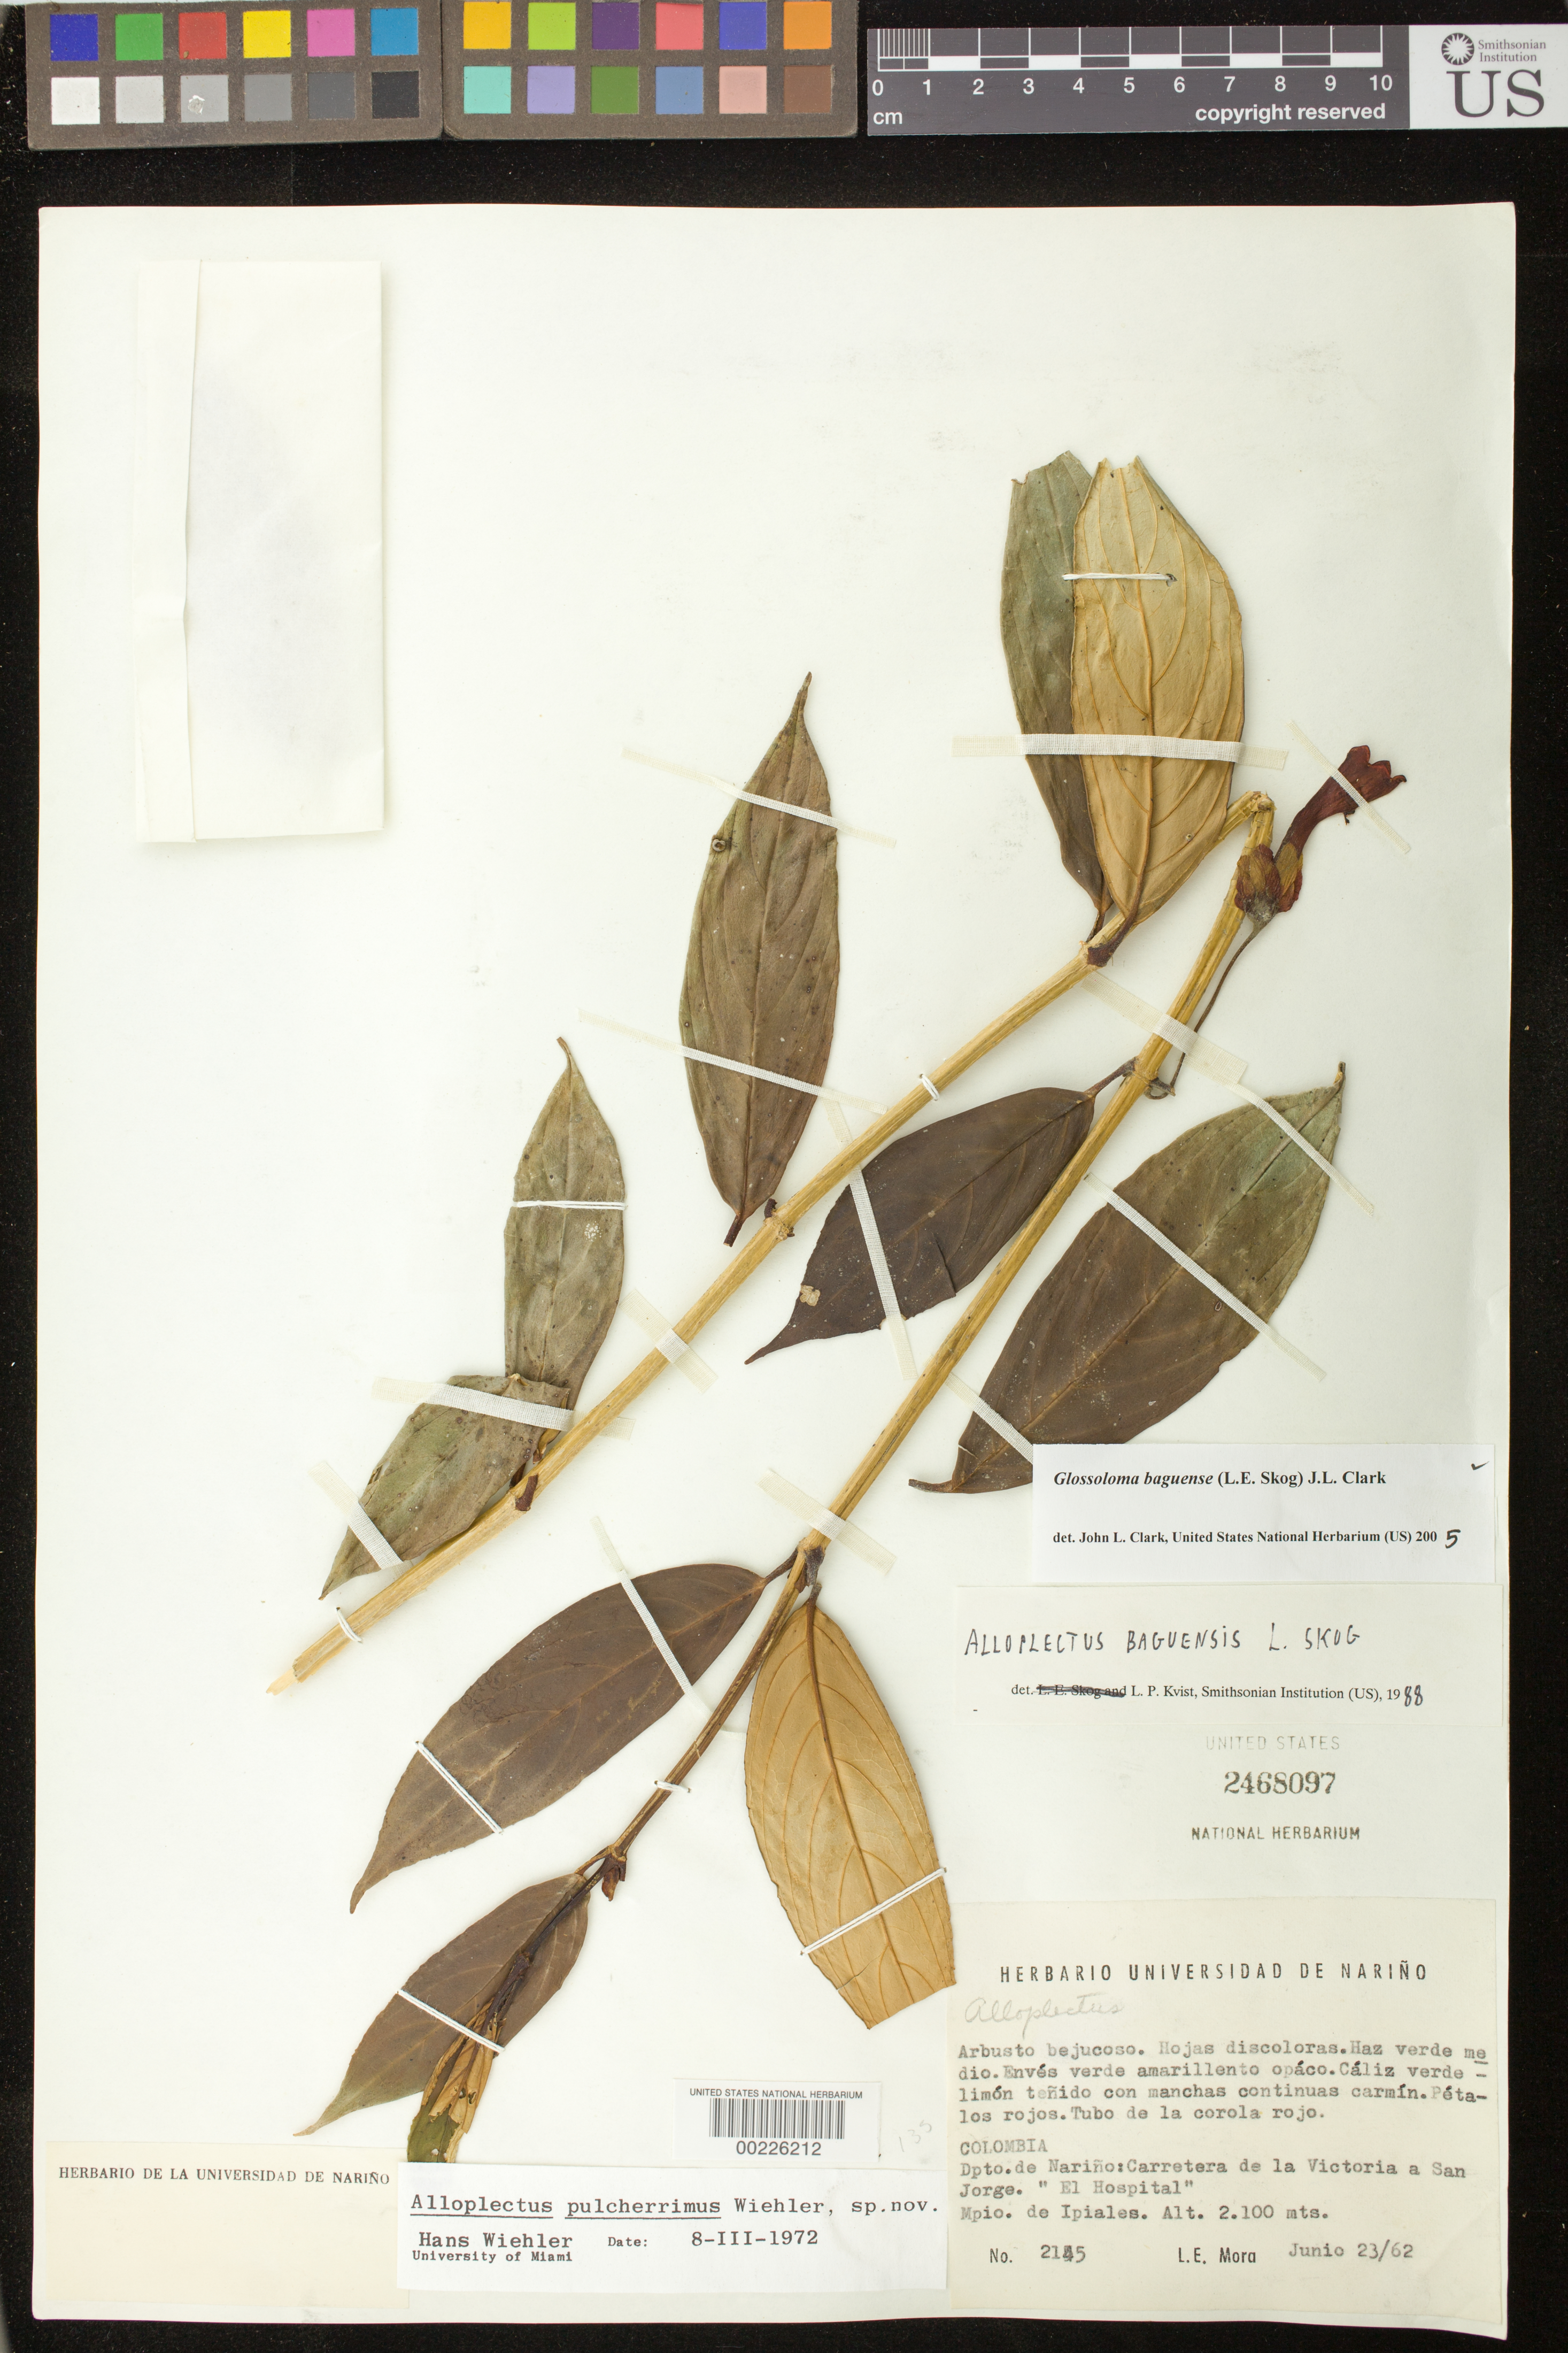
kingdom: Plantae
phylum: Tracheophyta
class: Magnoliopsida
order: Lamiales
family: Gesneriaceae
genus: Glossoloma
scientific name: Glossoloma baguense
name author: (L.E. Skog) J.L. Clark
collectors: L. Mora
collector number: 2145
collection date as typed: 23 Jun 1962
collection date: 1962-06-23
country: Colombia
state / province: Nariño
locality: Carretera de la Victoria a San Jorge, "El Hospital"; mpio. de Ipiales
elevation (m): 2100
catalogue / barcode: US 2468097